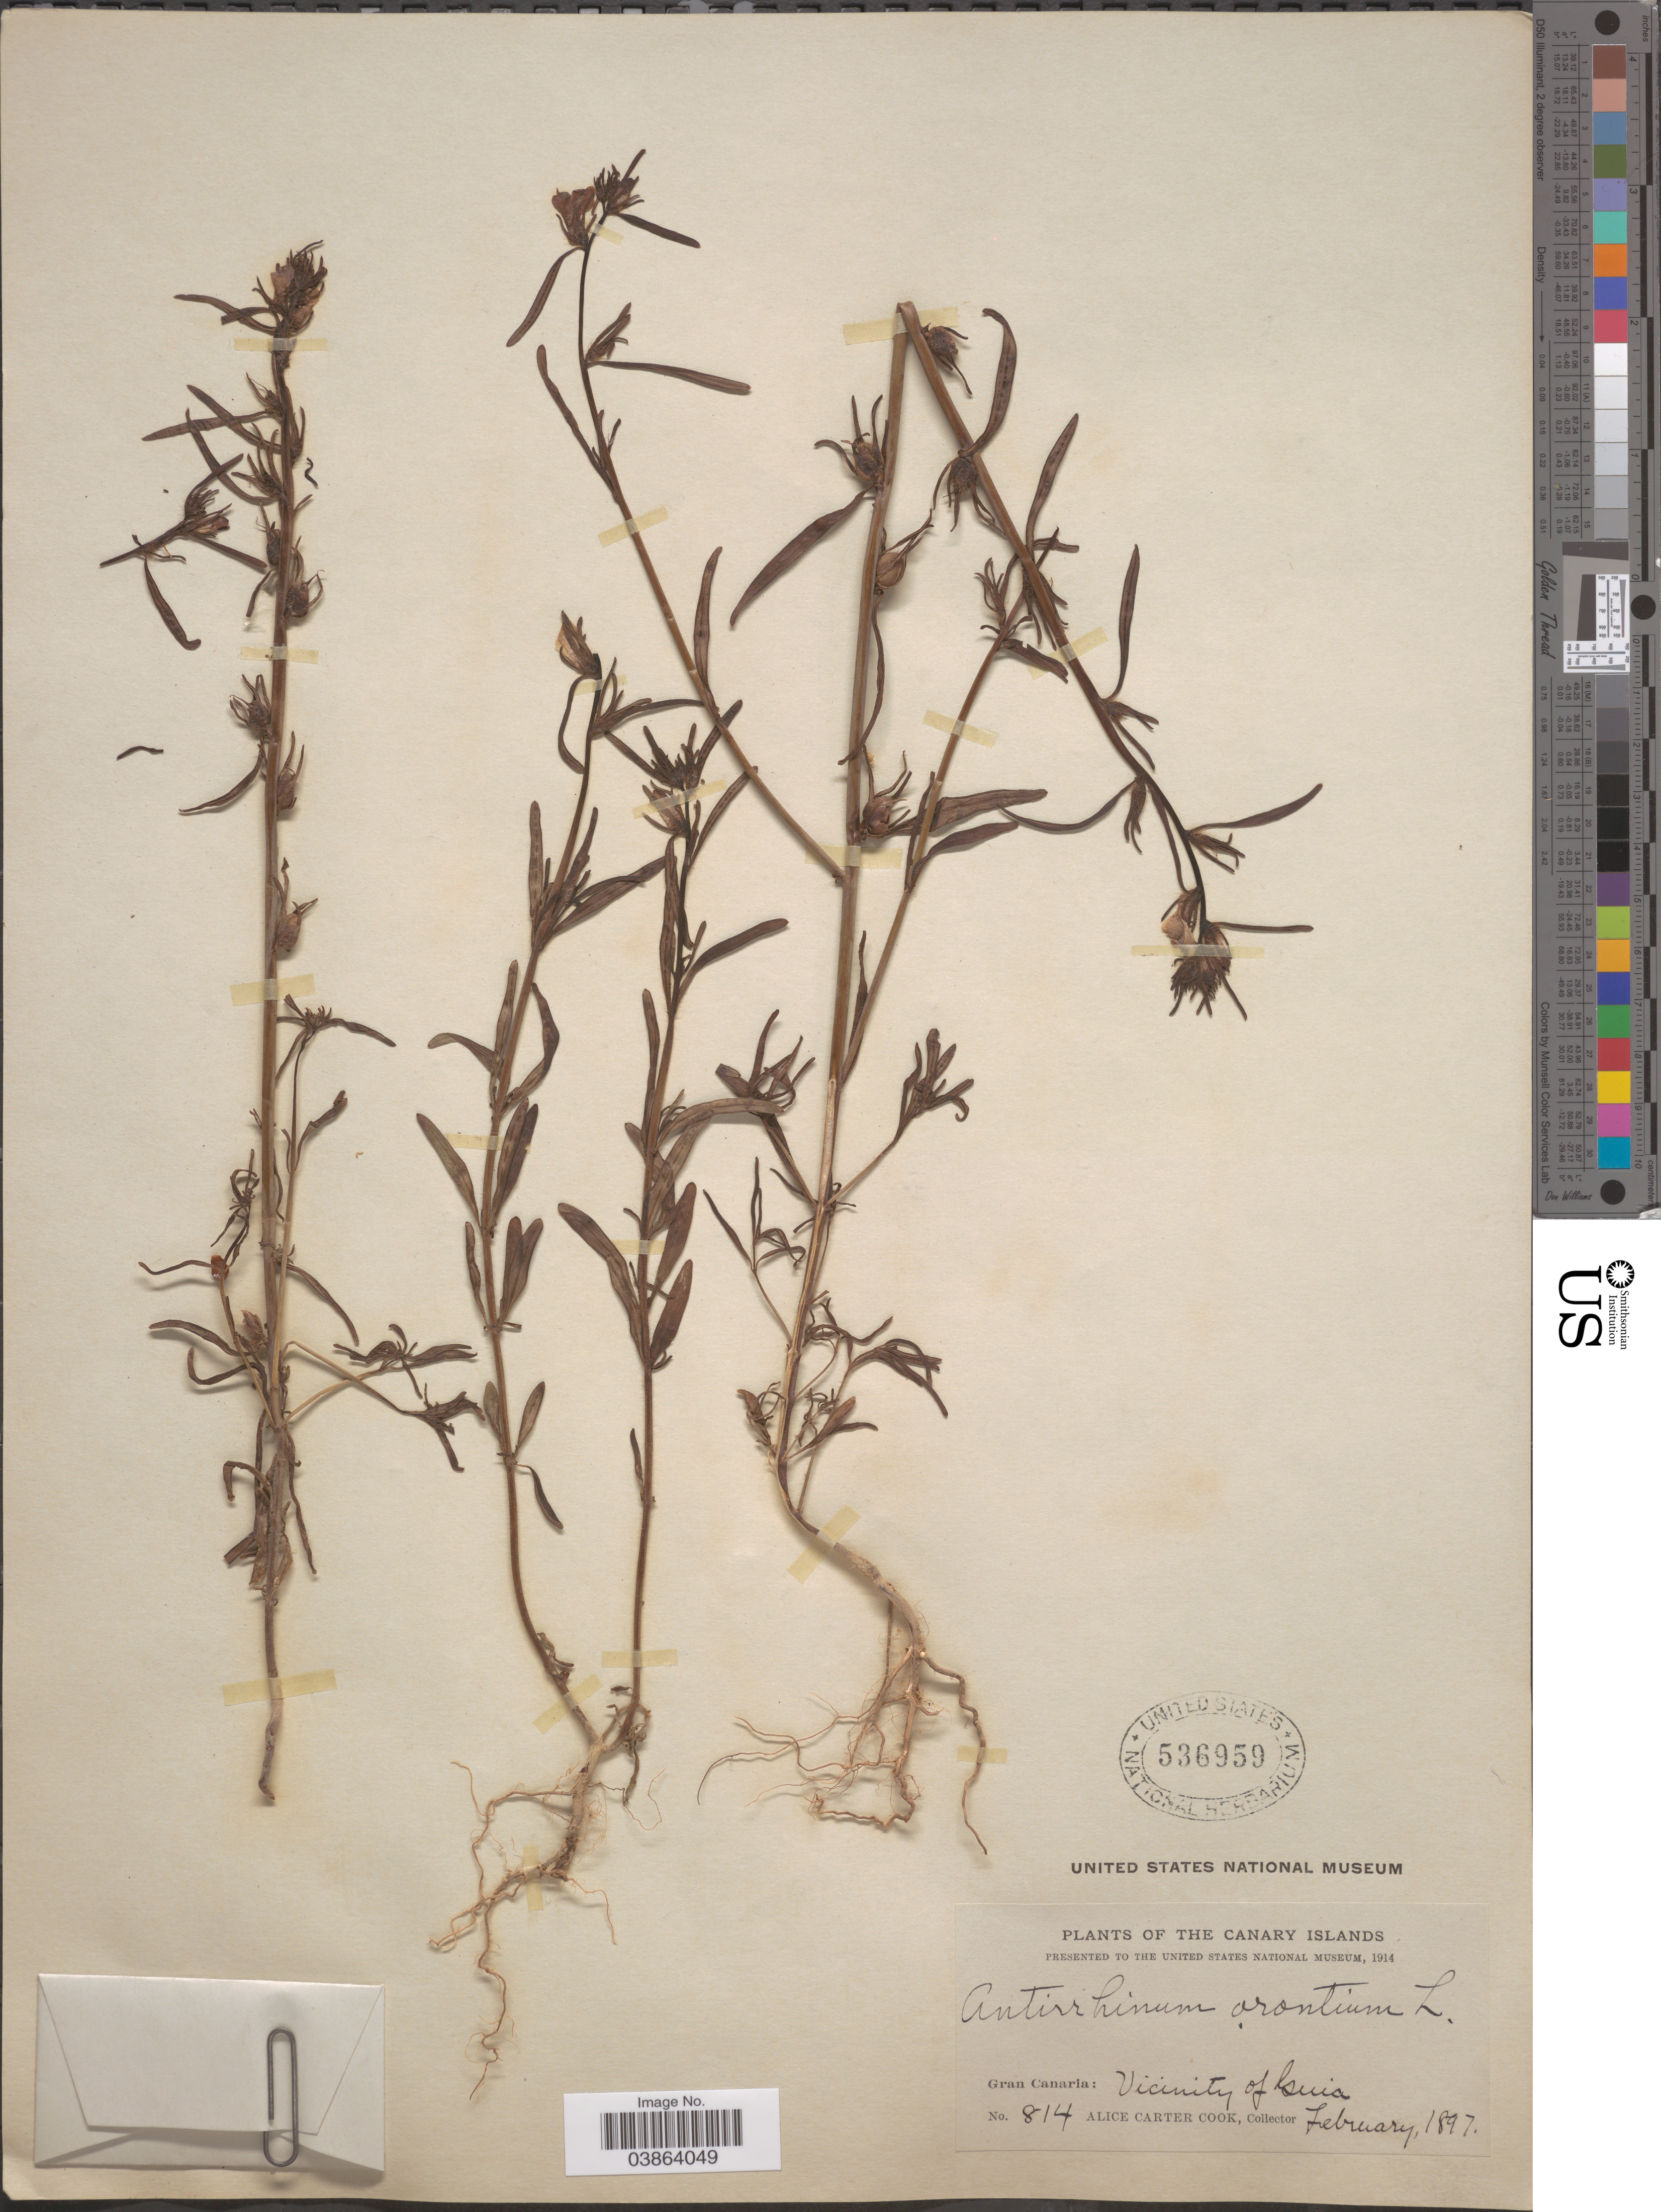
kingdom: Plantae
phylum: Tracheophyta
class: Magnoliopsida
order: Lamiales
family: Plantaginaceae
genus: Antirrhinum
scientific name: Antirrhinum orontium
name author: L.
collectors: Alice C. Cook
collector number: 814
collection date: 1897-02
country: Spain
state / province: Canarias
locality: The Canary Islands. Gran Canaria: Vicinity of Guia.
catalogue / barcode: US 536959